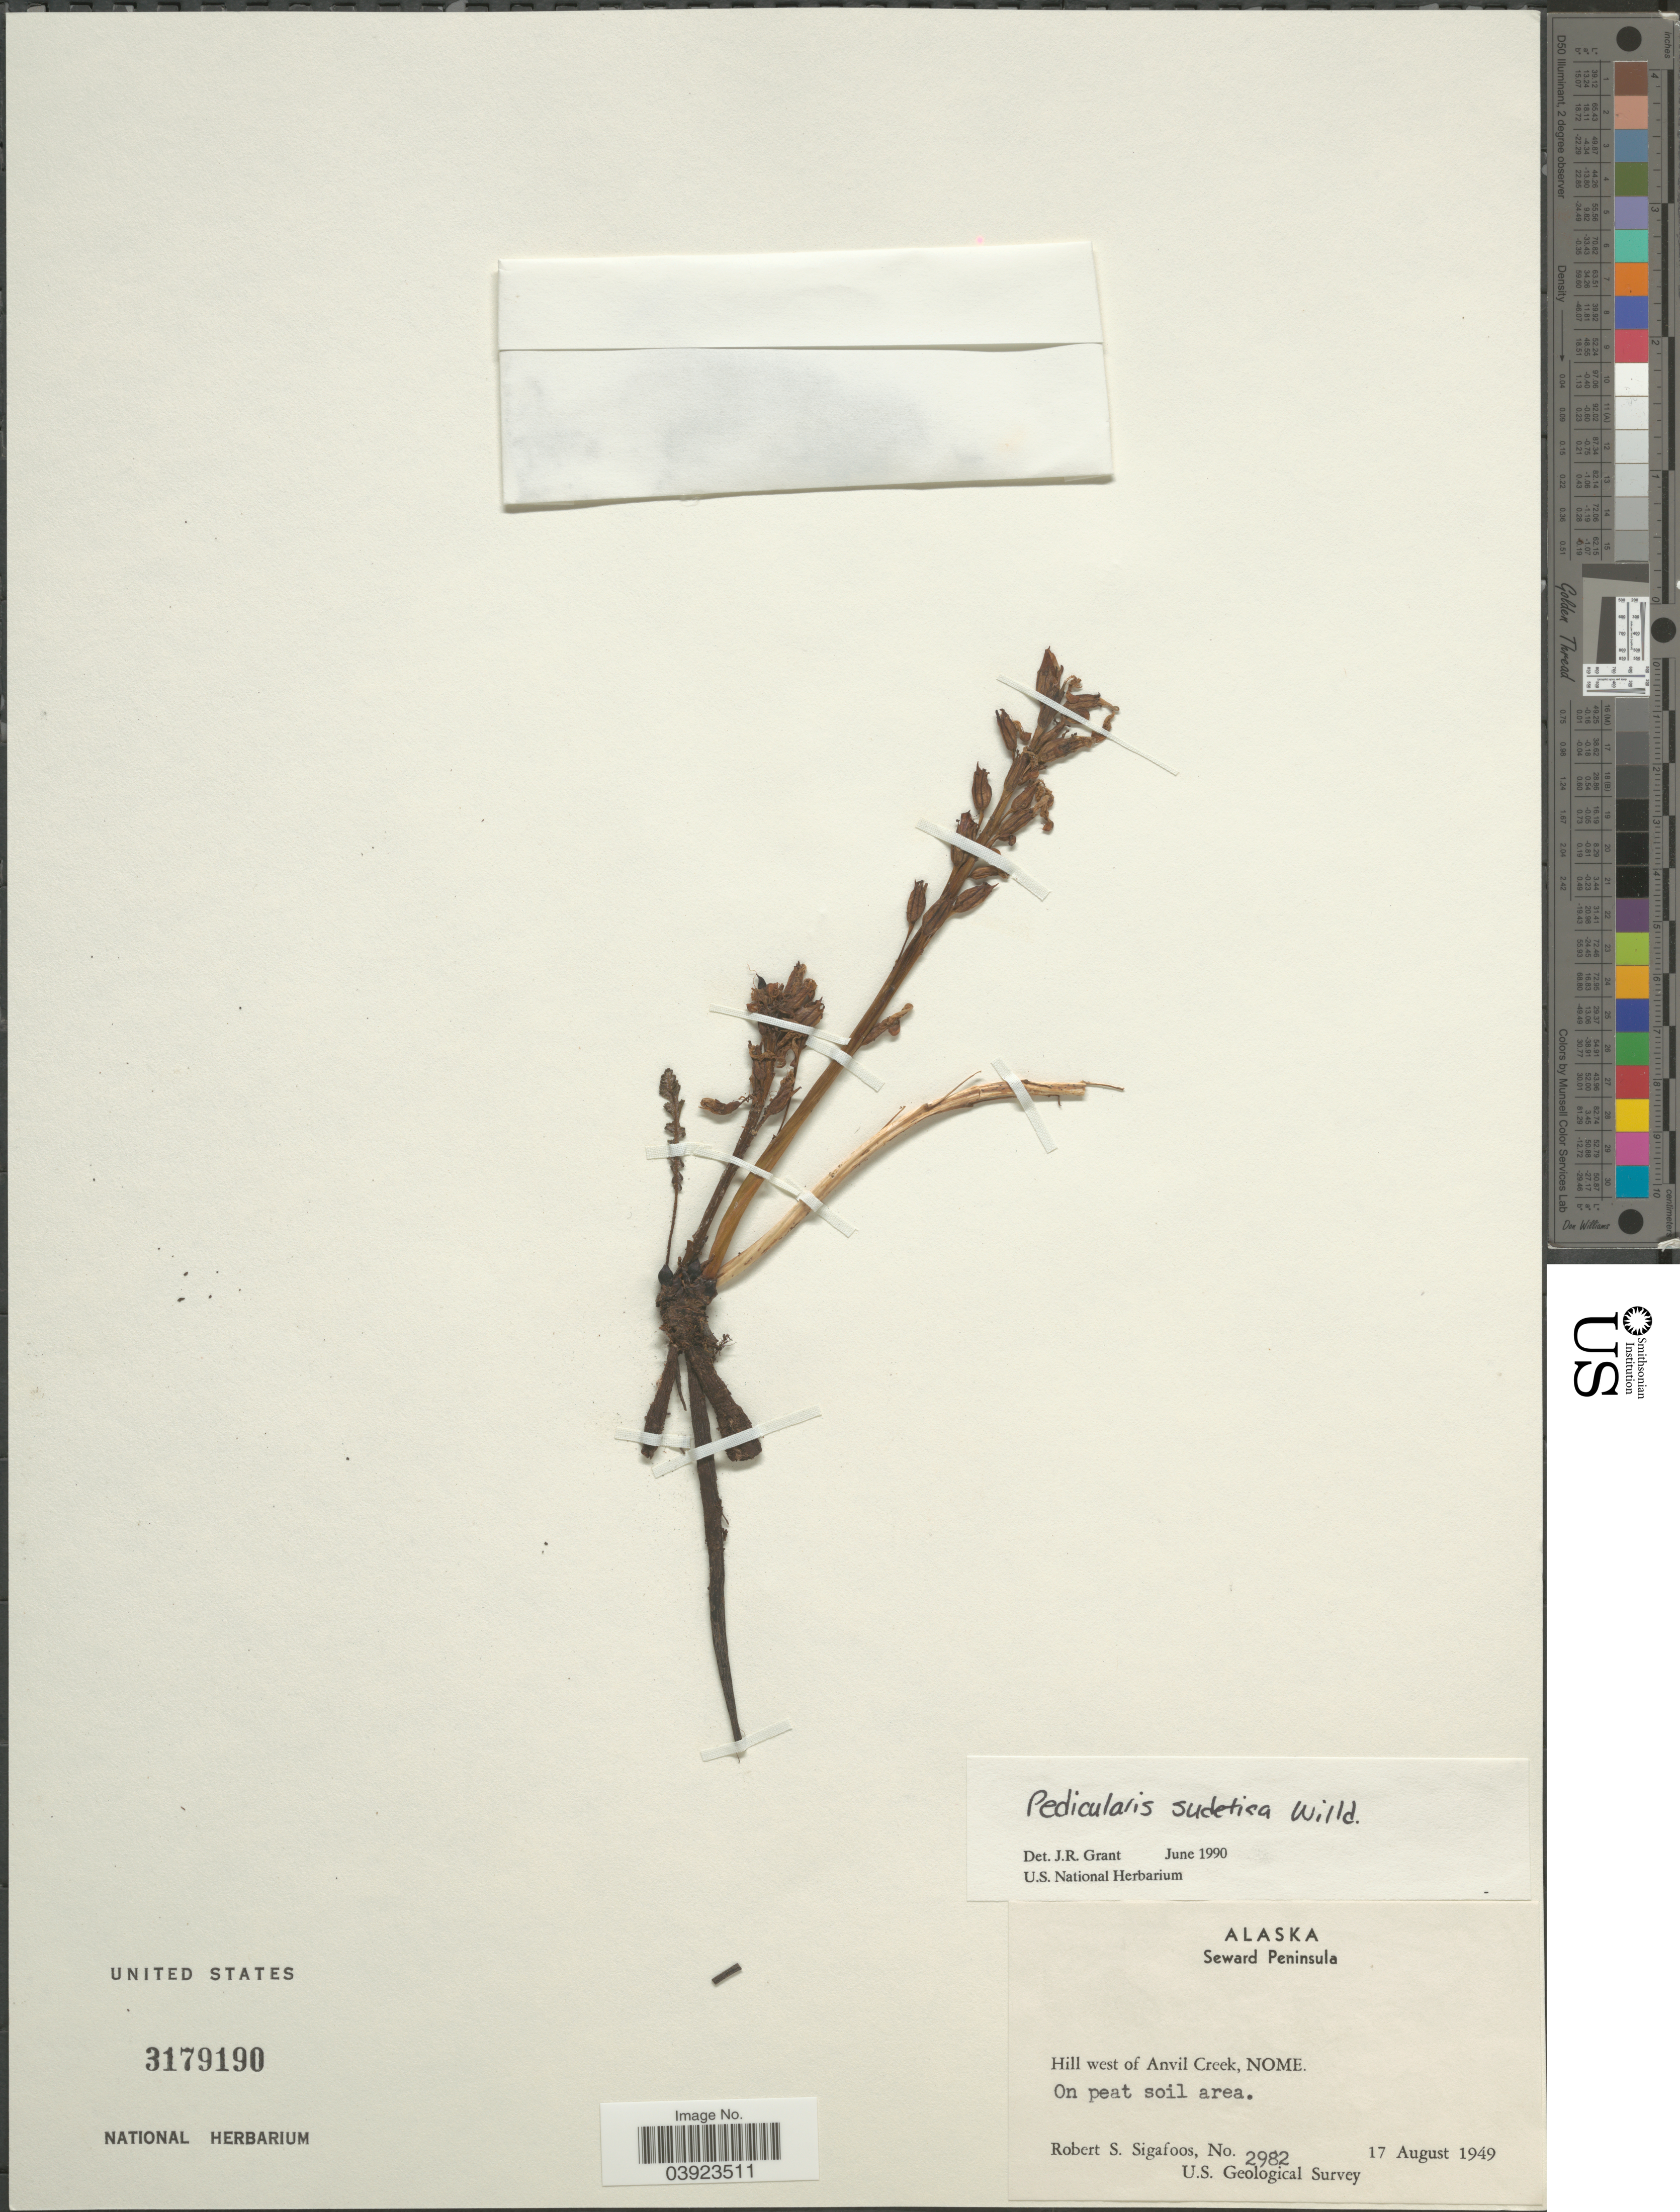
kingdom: Plantae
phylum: Tracheophyta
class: Magnoliopsida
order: Lamiales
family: Orobanchaceae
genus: Pedicularis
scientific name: Pedicularis sudetica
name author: Willd.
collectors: R. Sigafoos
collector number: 2982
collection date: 1949-08-17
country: United States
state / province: Alaska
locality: Seward Peninsula. Hill west of Anvil Creek, Nome. On peat soil area.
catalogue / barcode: US 3179190